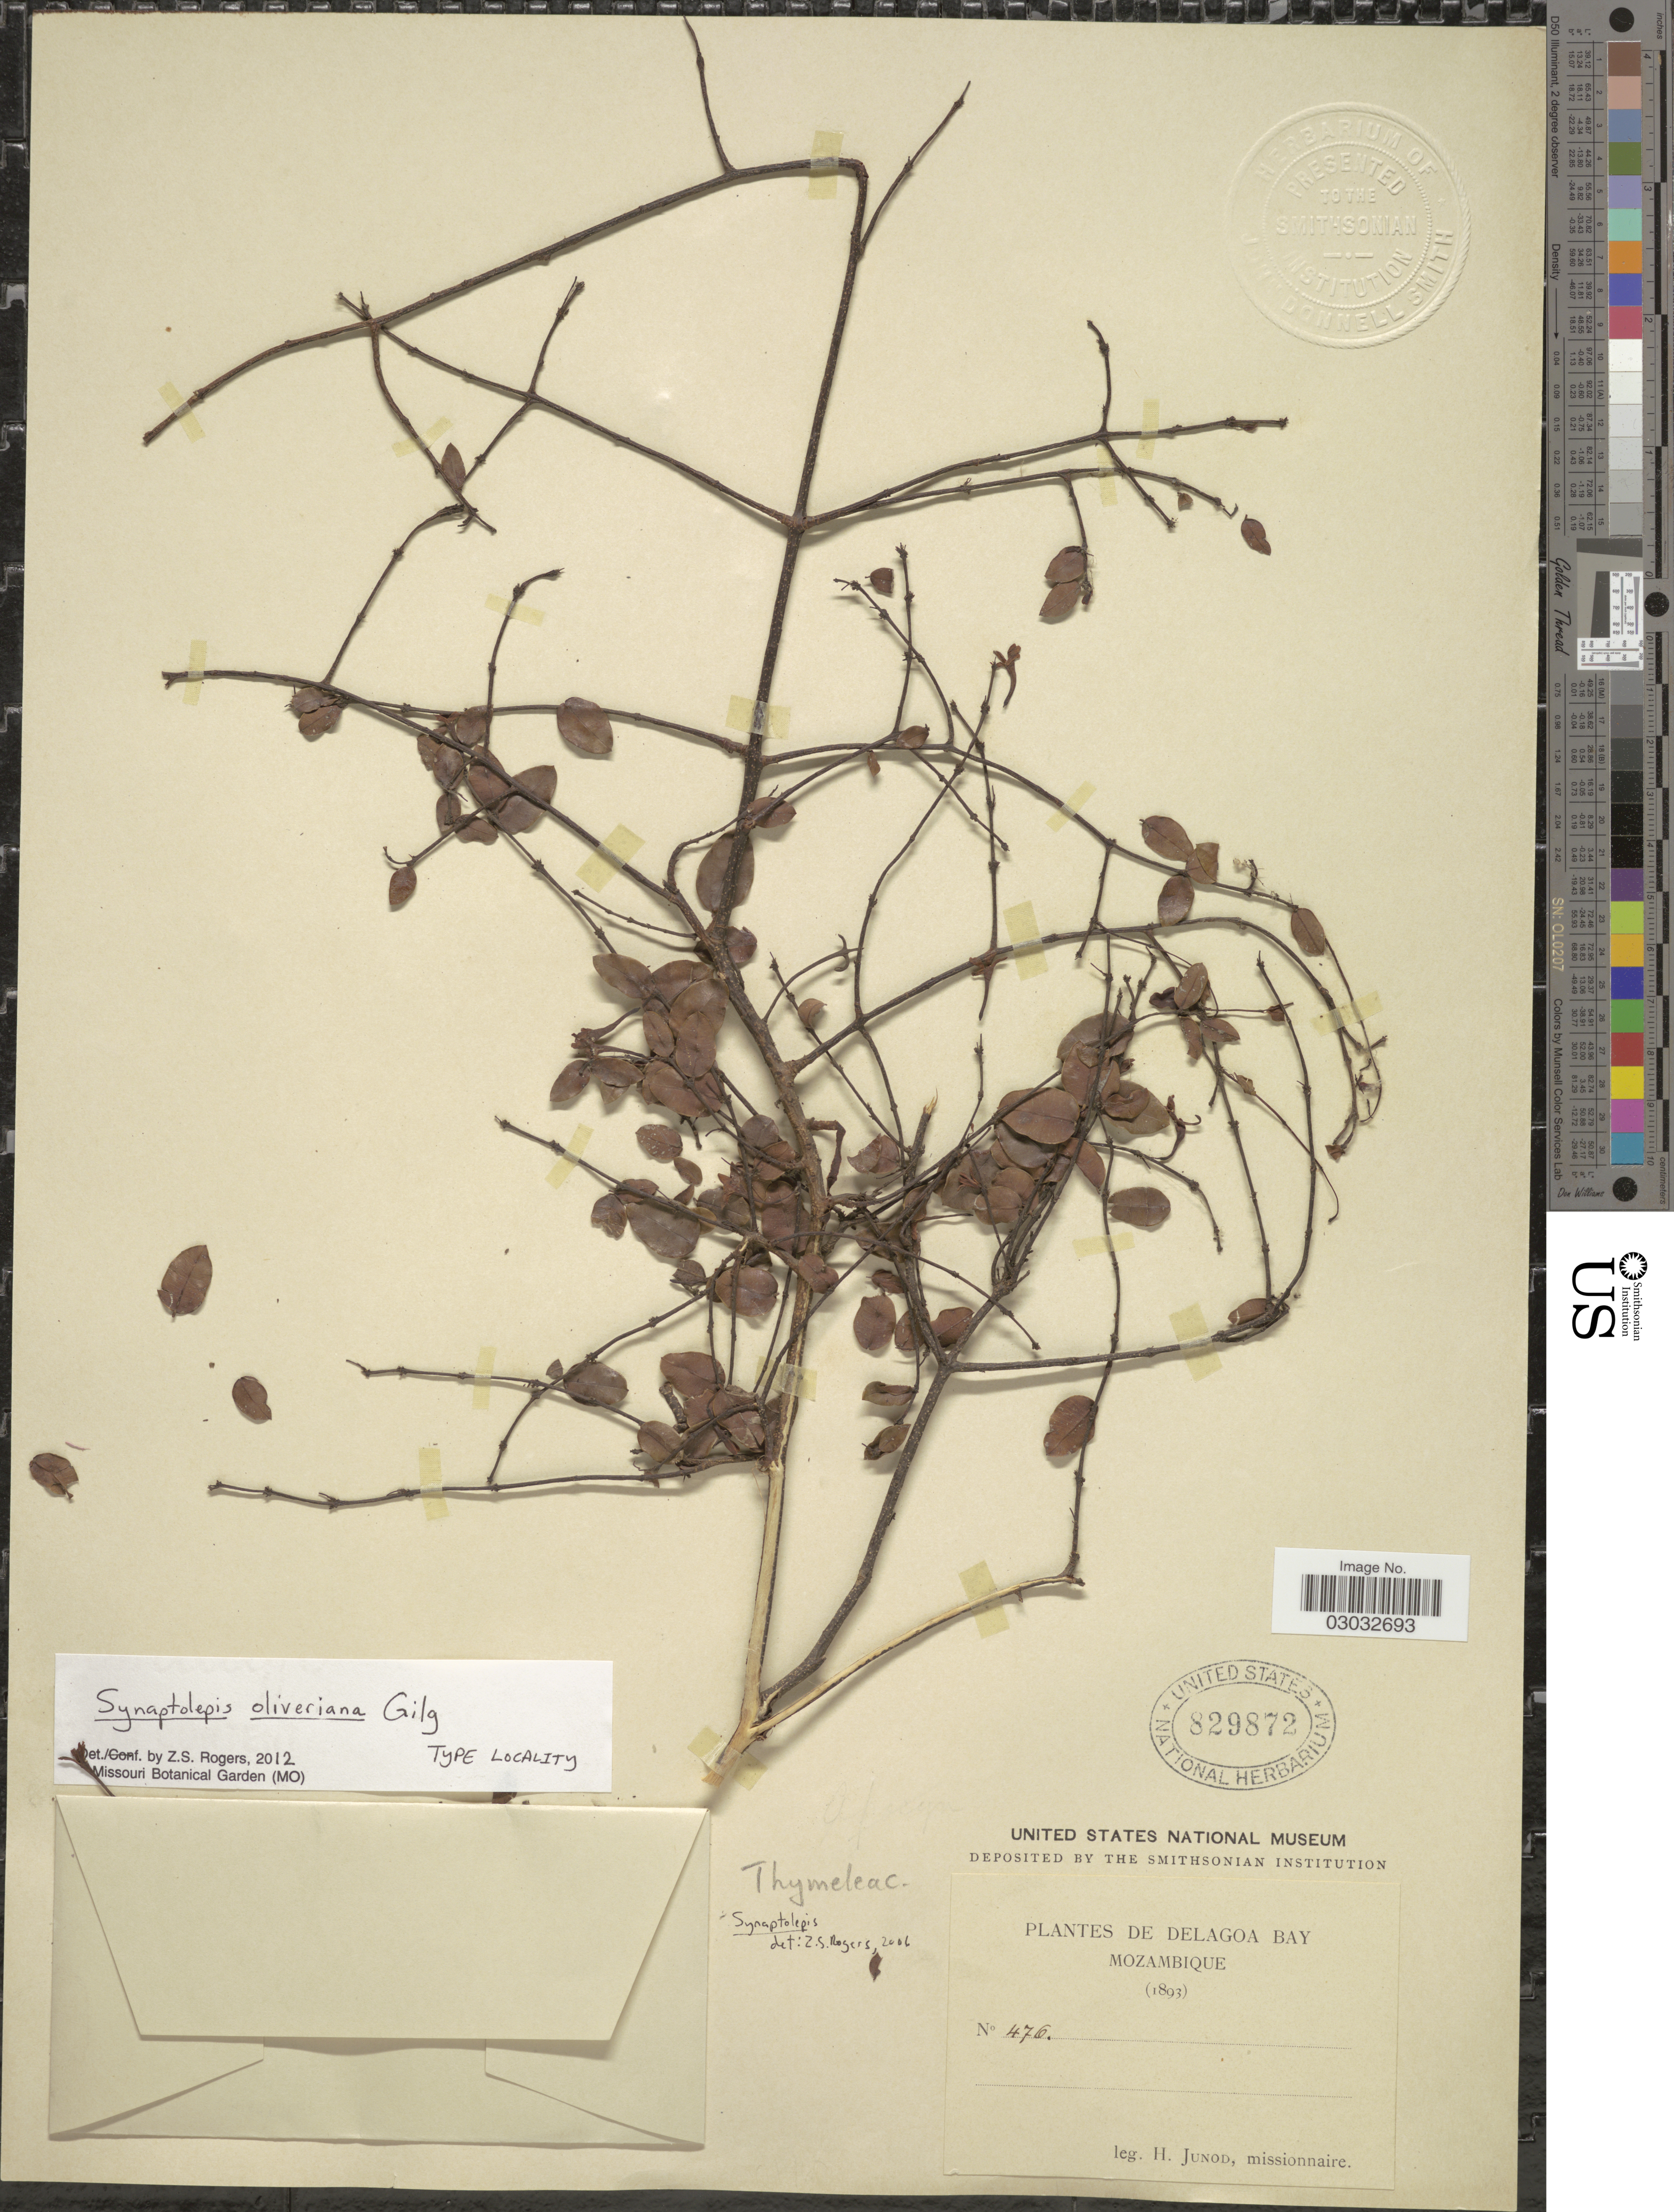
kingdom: Plantae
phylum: Tracheophyta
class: Magnoliopsida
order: Malvales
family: Thymelaeaceae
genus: Synaptolepis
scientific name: Synaptolepis oliveriana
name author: Gilg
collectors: H. Junod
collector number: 476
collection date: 1893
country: Mozambique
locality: Delagoa Bay.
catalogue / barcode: US 829872